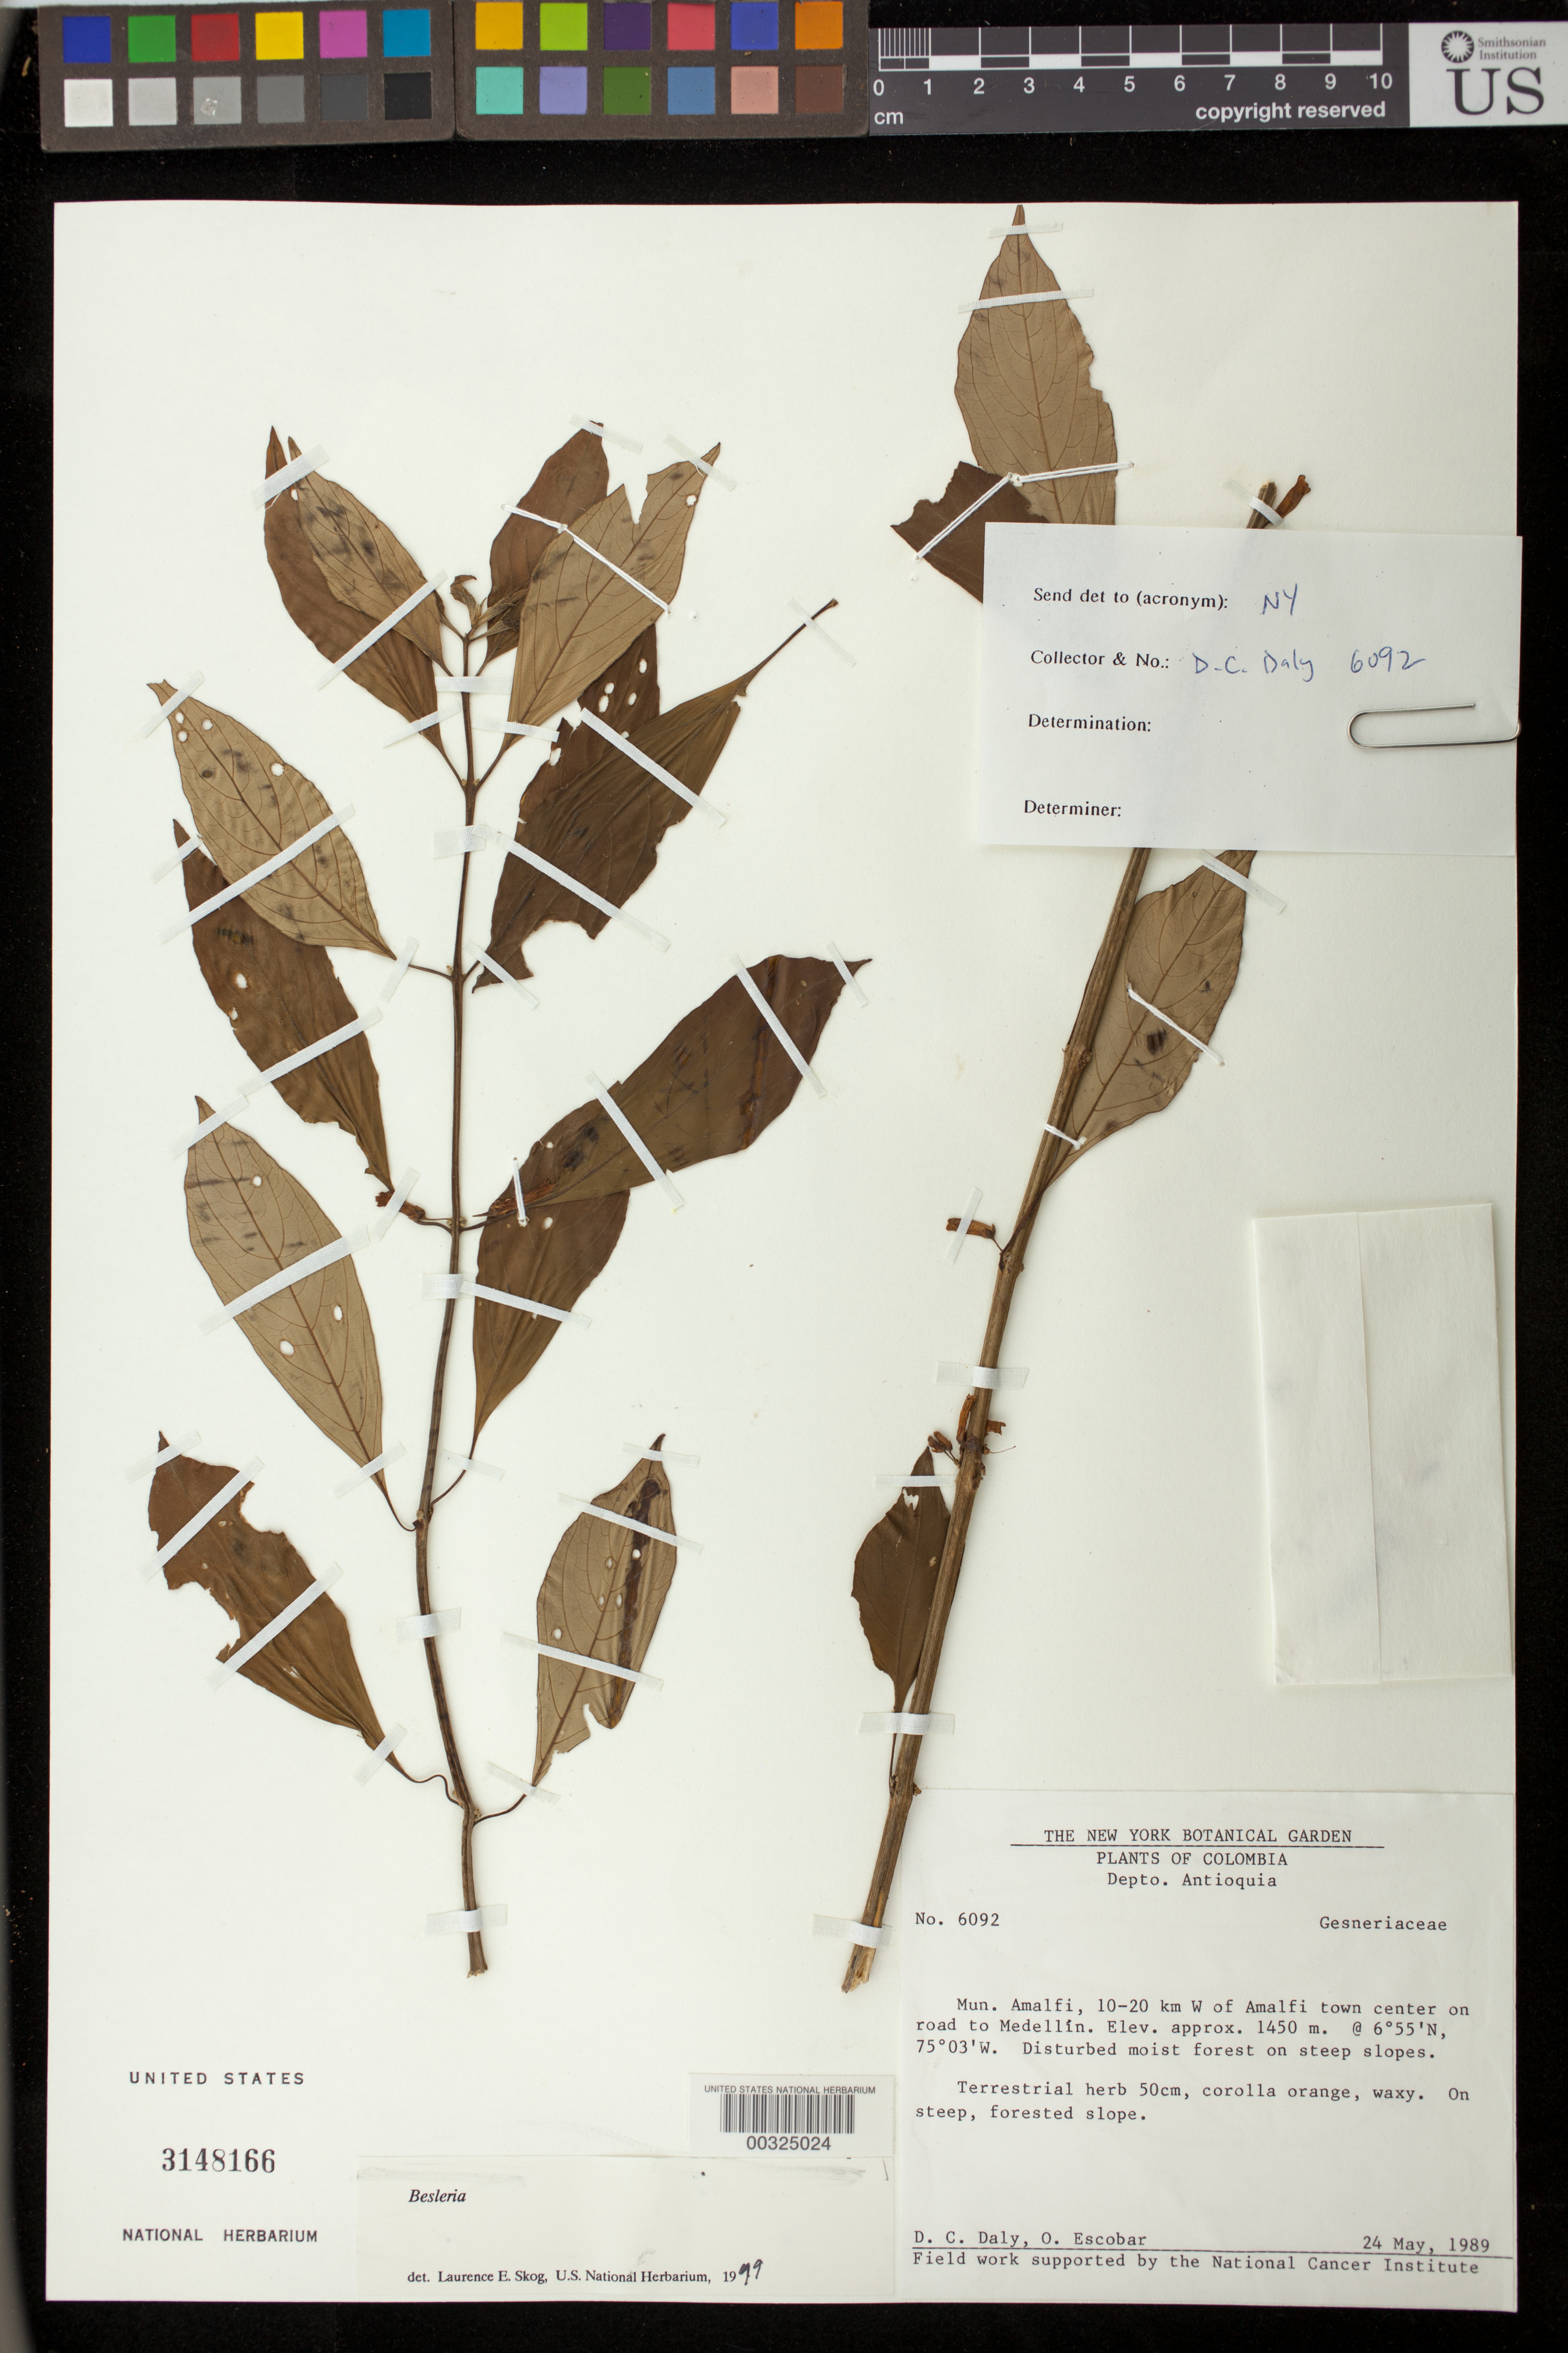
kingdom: Plantae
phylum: Tracheophyta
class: Magnoliopsida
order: Lamiales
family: Gesneriaceae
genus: Besleria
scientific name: Besleria sp.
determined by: Skog, Laurence E.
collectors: D. C. Daly & O. D. Escobar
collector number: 6092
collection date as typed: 24 May 1989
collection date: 1989-05-24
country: Colombia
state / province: Antioquia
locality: Mpio. Amalfi, 10-20 km W of Amalfi town center on road to Medellín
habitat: Disturbed moist forest on steep slopes; on steep, forested slope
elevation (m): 1450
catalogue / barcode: US 3148166